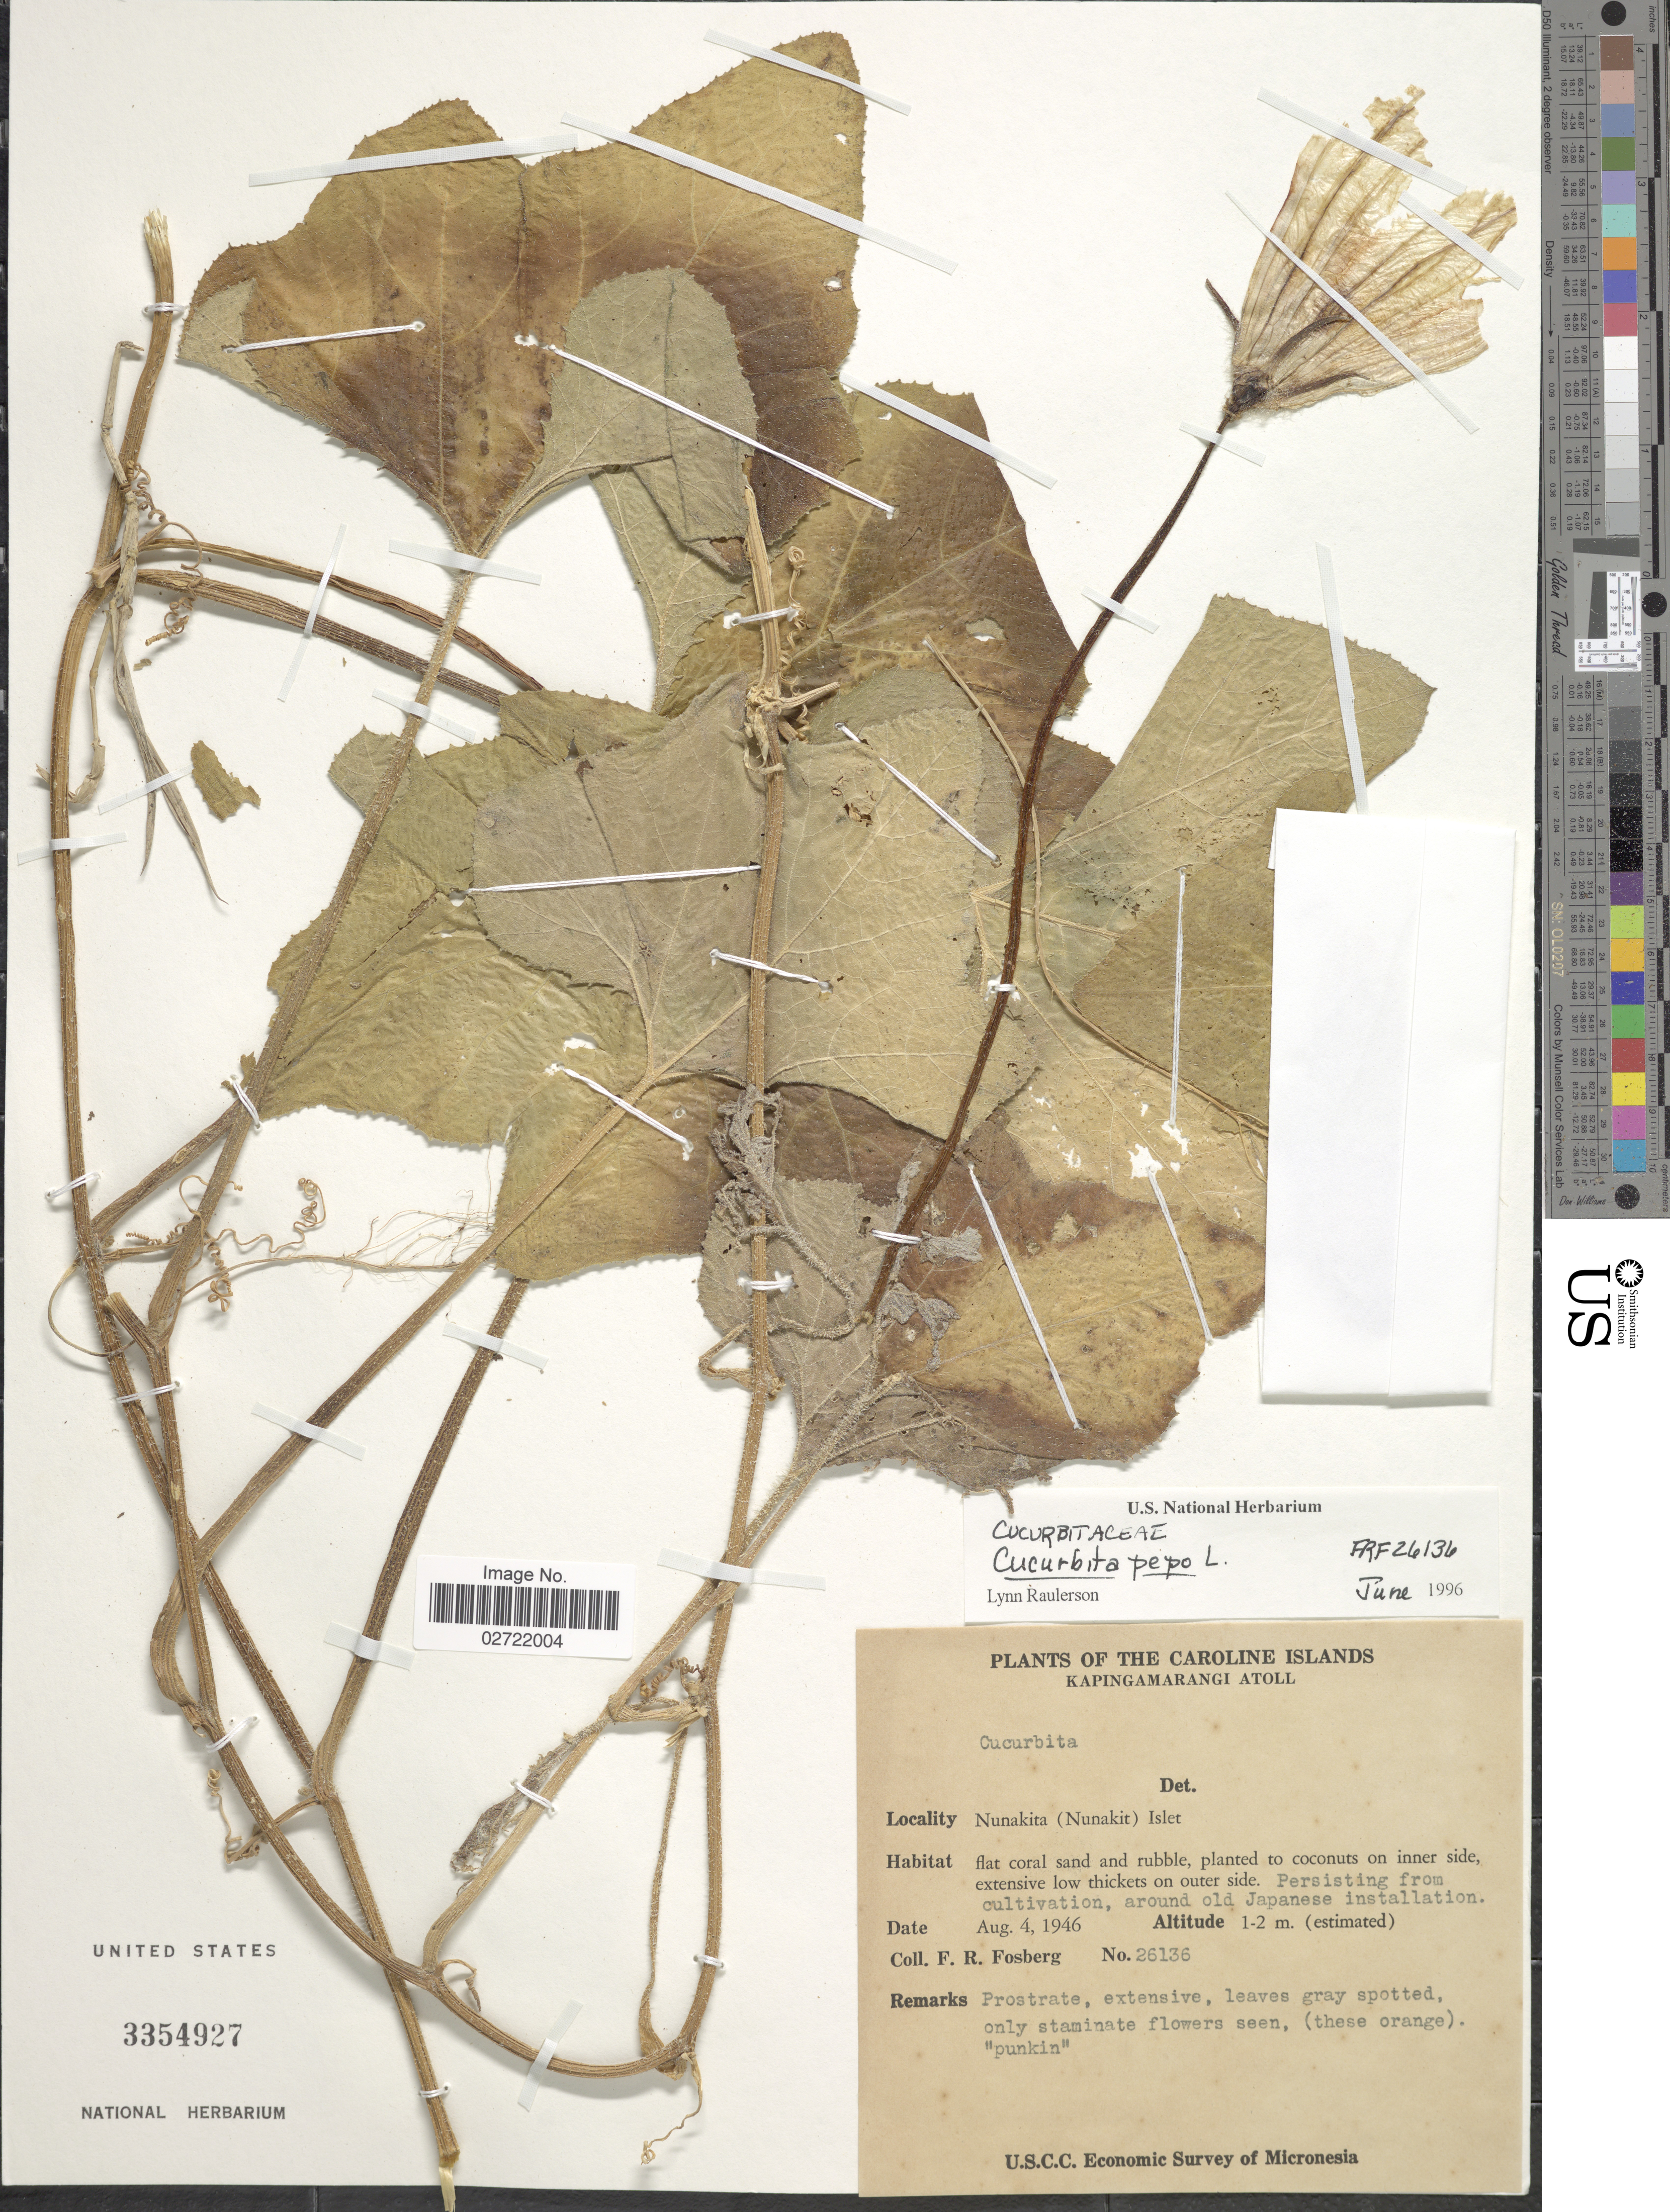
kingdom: Plantae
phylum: Tracheophyta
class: Magnoliopsida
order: Cucurbitales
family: Cucurbitaceae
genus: Cucurbita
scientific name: Cucurbita pepo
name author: L.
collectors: F. R. Fosberg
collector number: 26136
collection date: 1946-08-04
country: Micronesia, Federated States of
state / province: Pohnpei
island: Kapingamarangi Atoll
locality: The Caroline Islands, Kapingamarangi Atoll, Nunakita (Nunakit) Islet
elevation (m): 1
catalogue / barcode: US 3354927